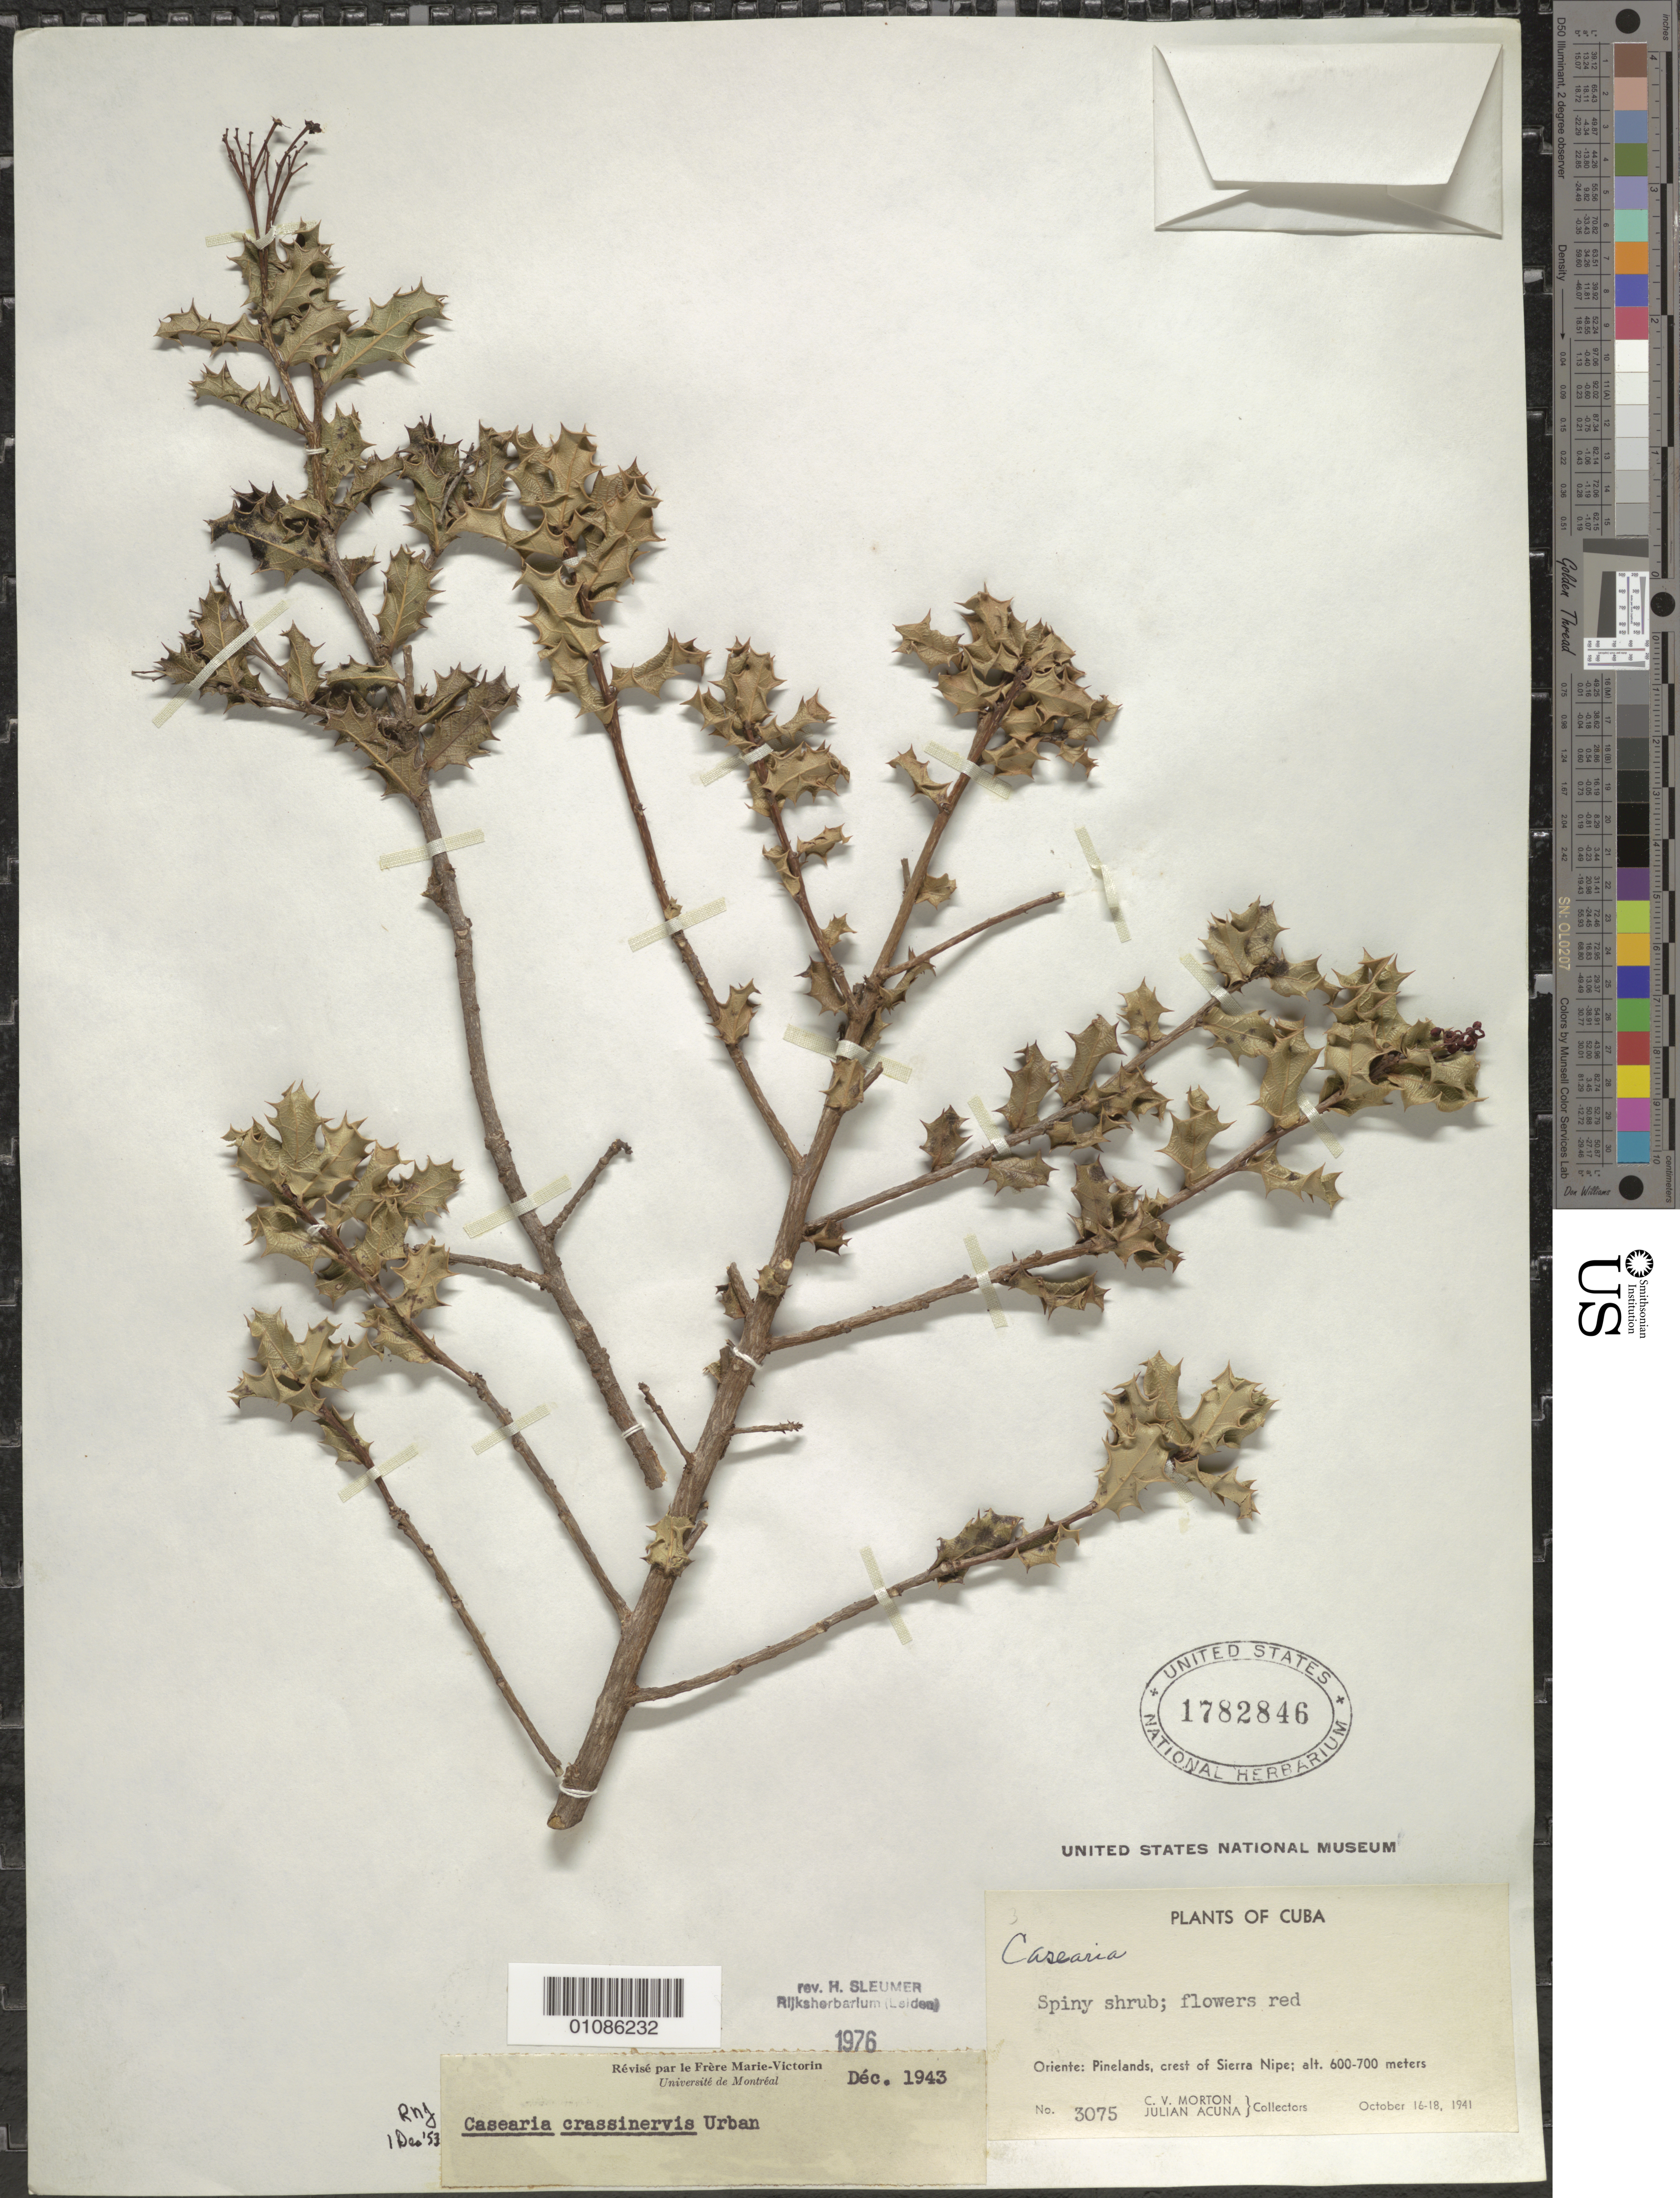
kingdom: Plantae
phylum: Tracheophyta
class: Magnoliopsida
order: Malpighiales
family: Salicaceae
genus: Casearia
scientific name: Casearia crassinervis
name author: Urb.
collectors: W. Morris & J. Acuña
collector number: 3075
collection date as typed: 16 Oct 1941 to 18 Oct 1941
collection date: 1941-10-16/1941-10-18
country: Cuba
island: Cuba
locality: Oriente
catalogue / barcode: US 1782846